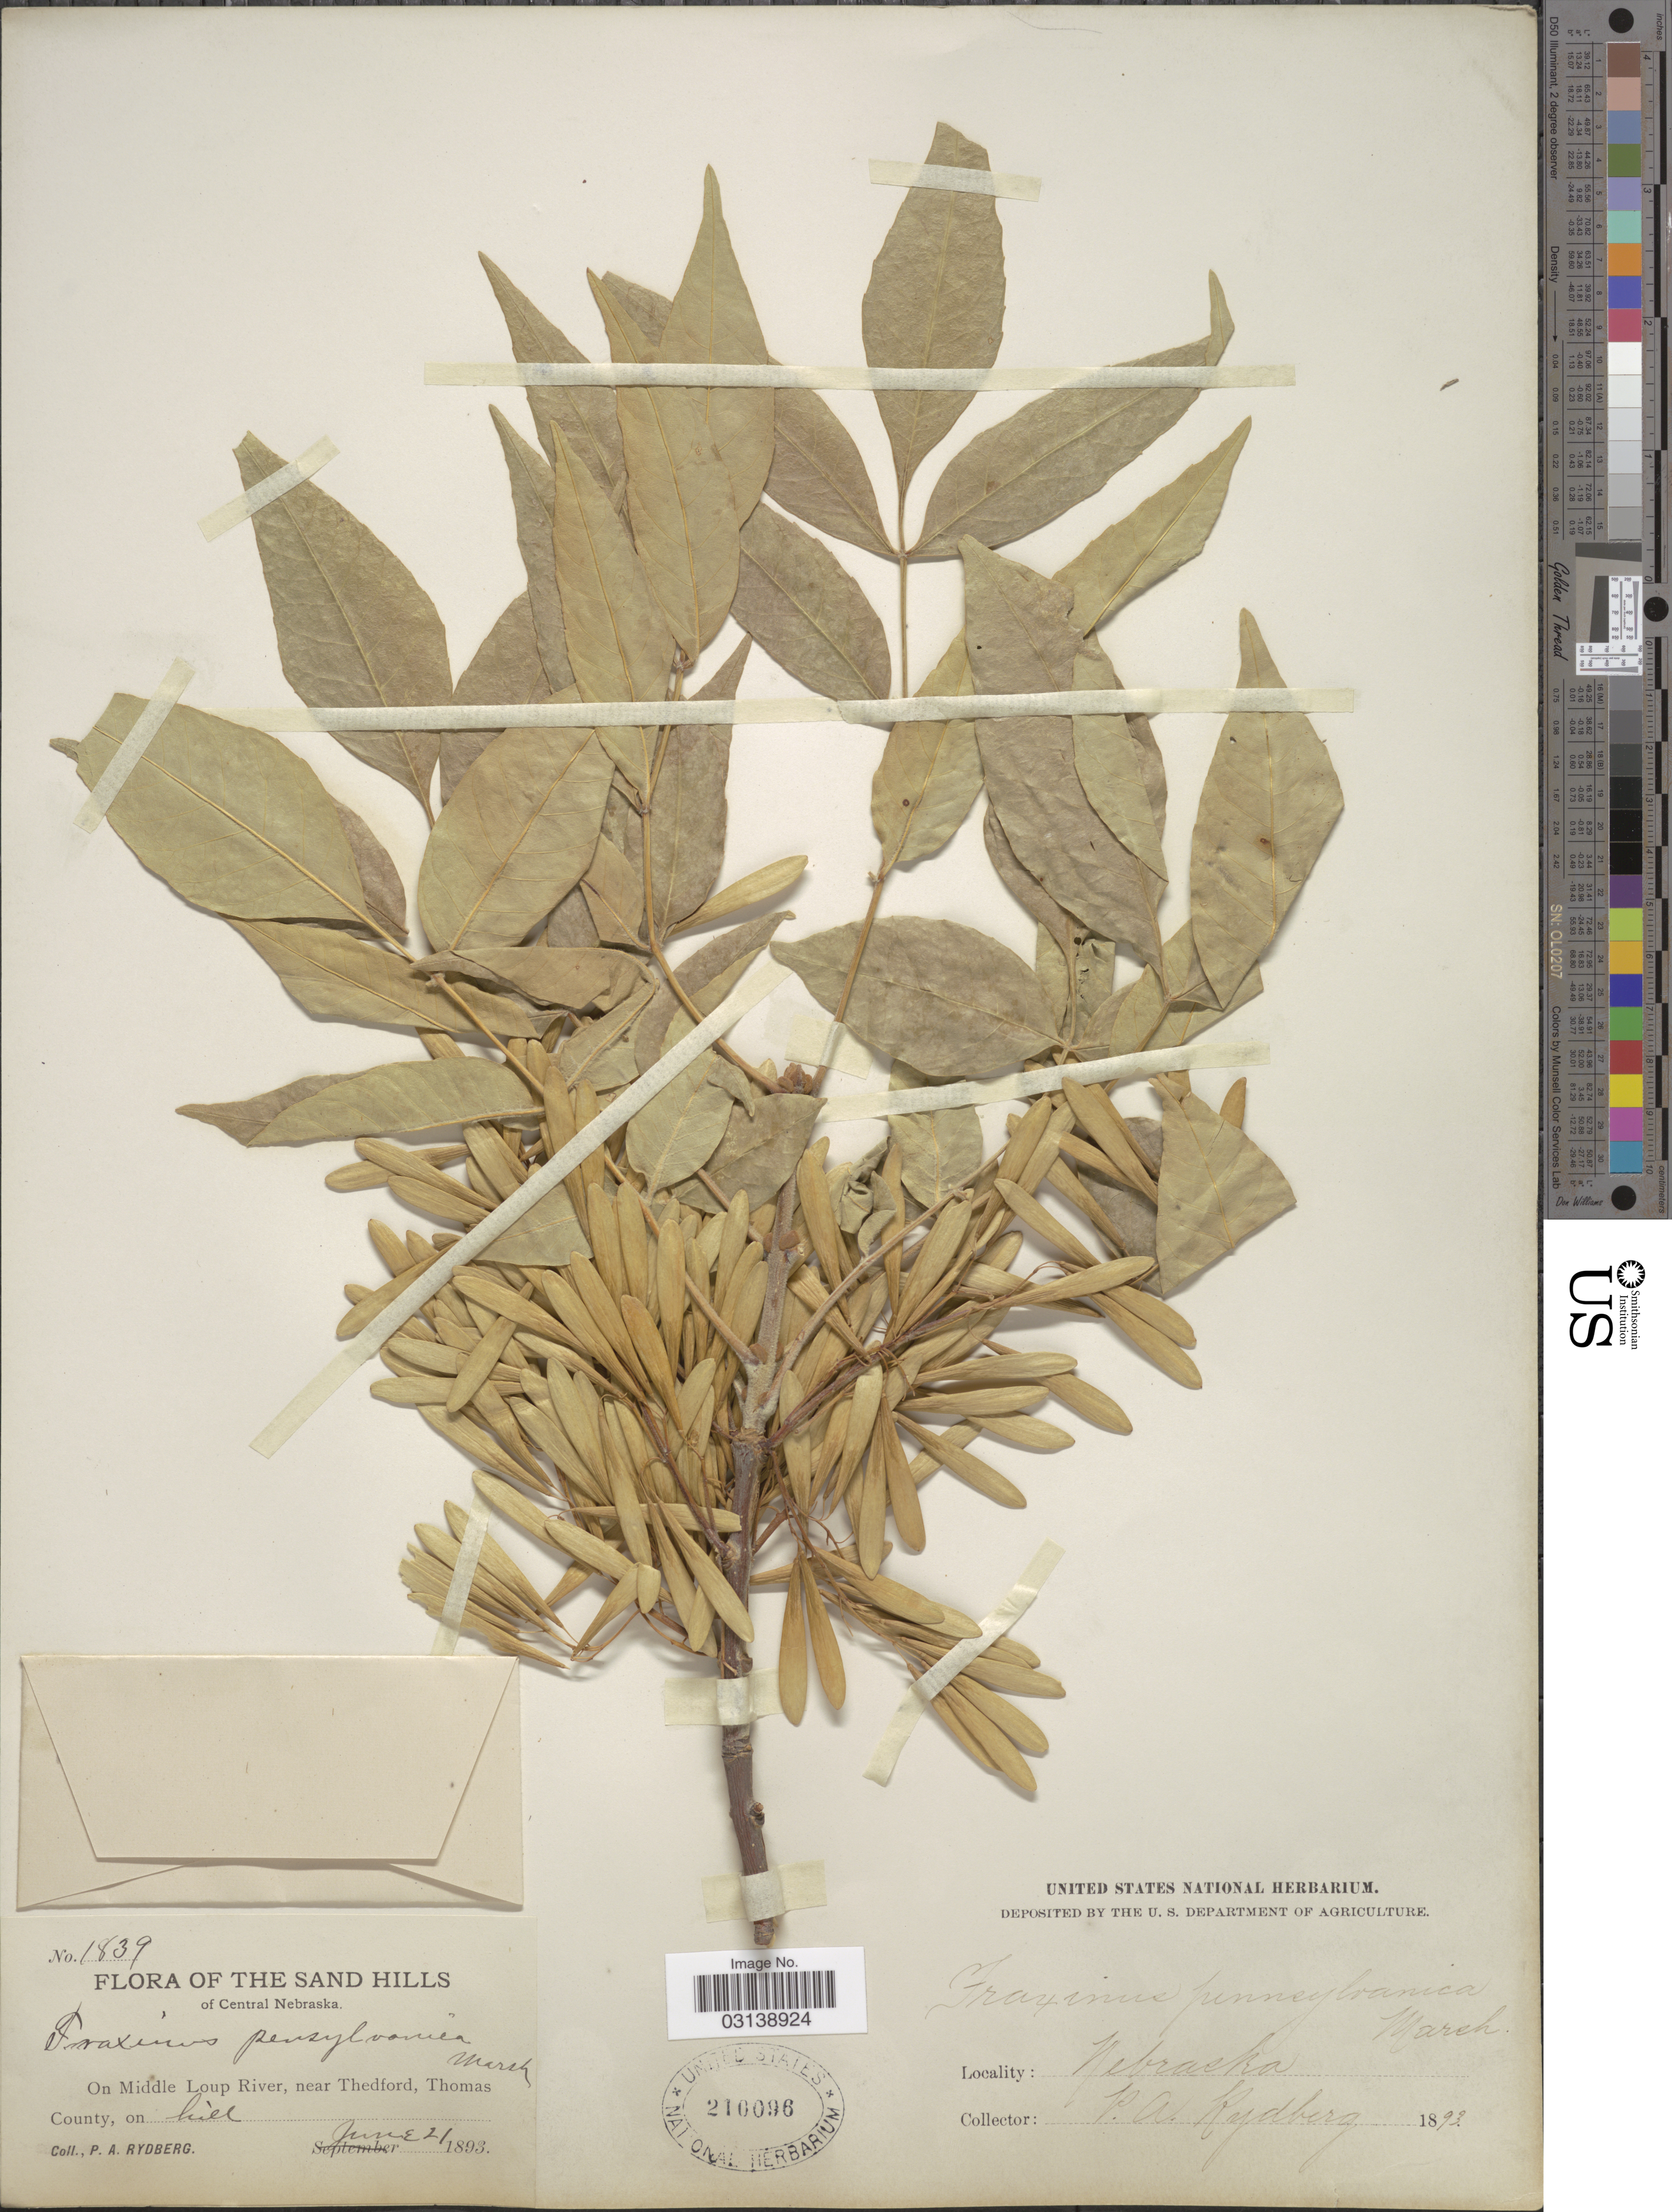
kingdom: Plantae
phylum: Tracheophyta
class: Magnoliopsida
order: Lamiales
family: Oleaceae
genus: Fraxinus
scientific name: Fraxinus pennsylvanica var. campestris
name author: (Britton) F.C. Gates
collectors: P. A. Rydberg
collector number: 1839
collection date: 1893-06-21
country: United States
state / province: Nebraska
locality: Sand Hills of Central Nebraska. On Middle Loup River, near Thedford, Thomas County.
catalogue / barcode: US 210096